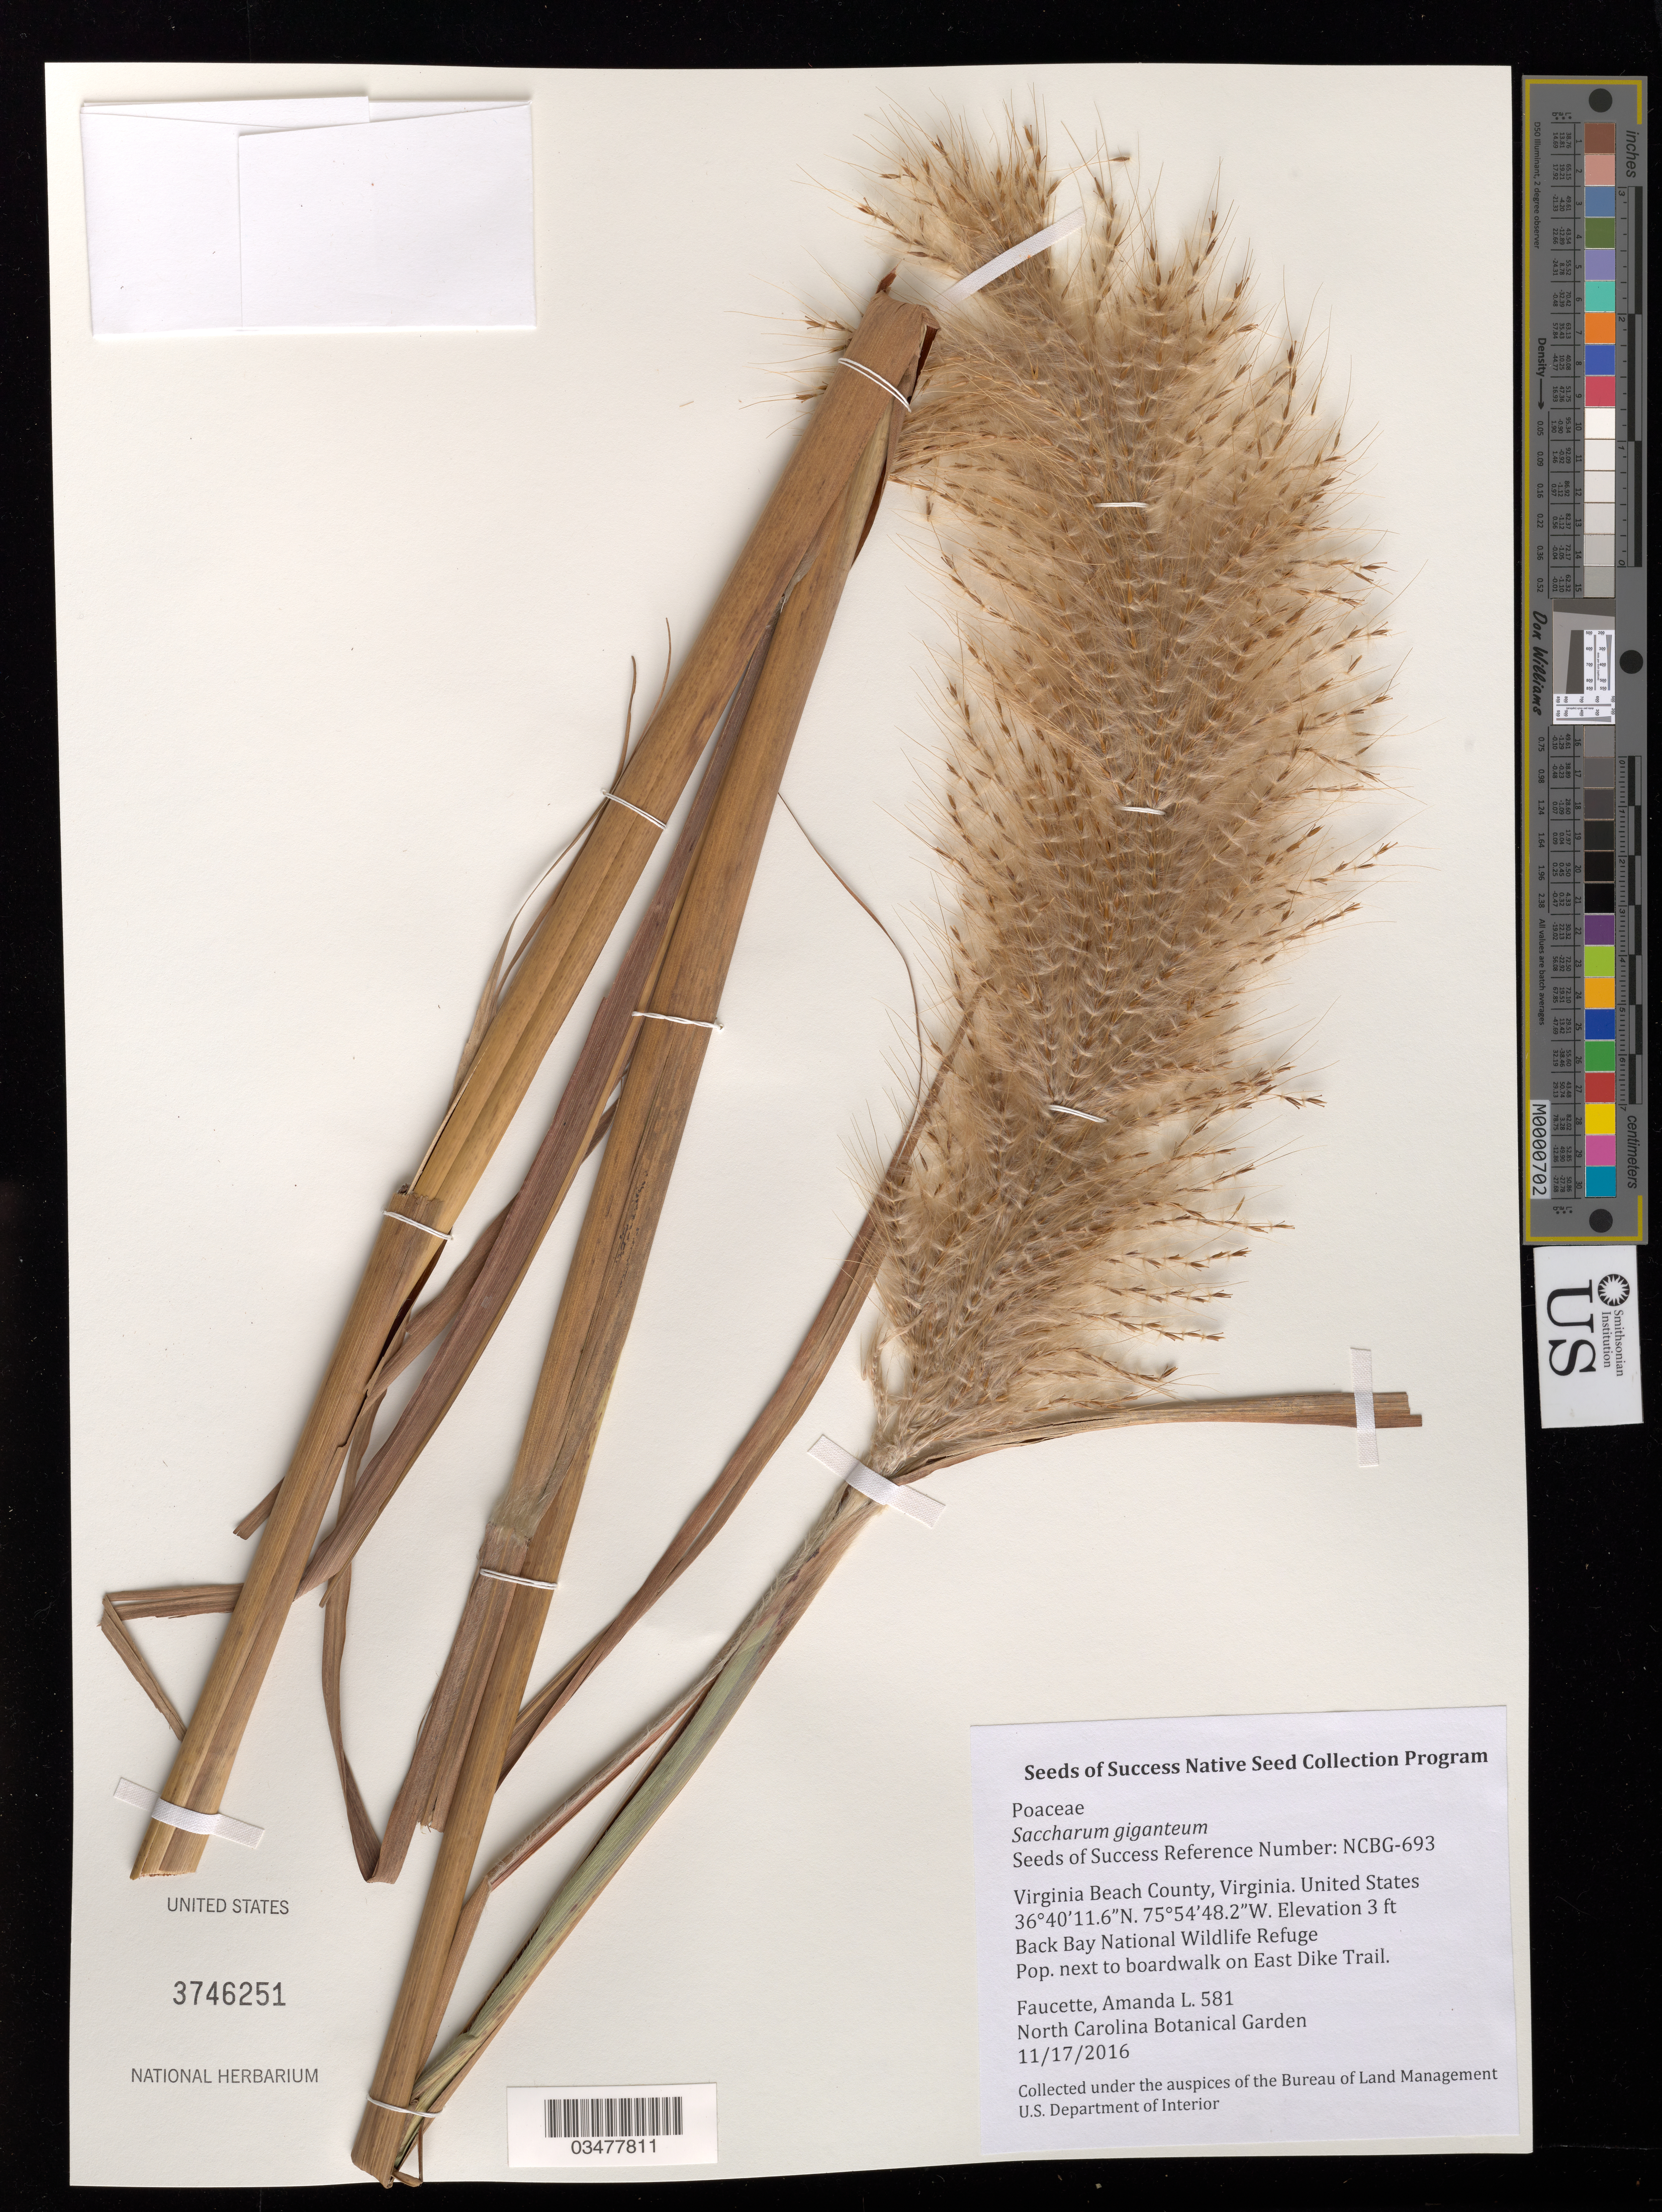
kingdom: Plantae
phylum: Tracheophyta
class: Liliopsida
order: Poales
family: Poaceae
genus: Saccharum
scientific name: Saccharum giganteum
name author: (Walter) Pers.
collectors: A. Faucette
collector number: NCBG-693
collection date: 2016-11-17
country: United States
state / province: Virginia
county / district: City of Virginia Beach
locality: Back Bay National Wildlife Refuge, East Dike Trail/Dune Trail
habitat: Coastal Loblolly Pine Wetland Forest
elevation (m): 1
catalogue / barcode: US 3746251